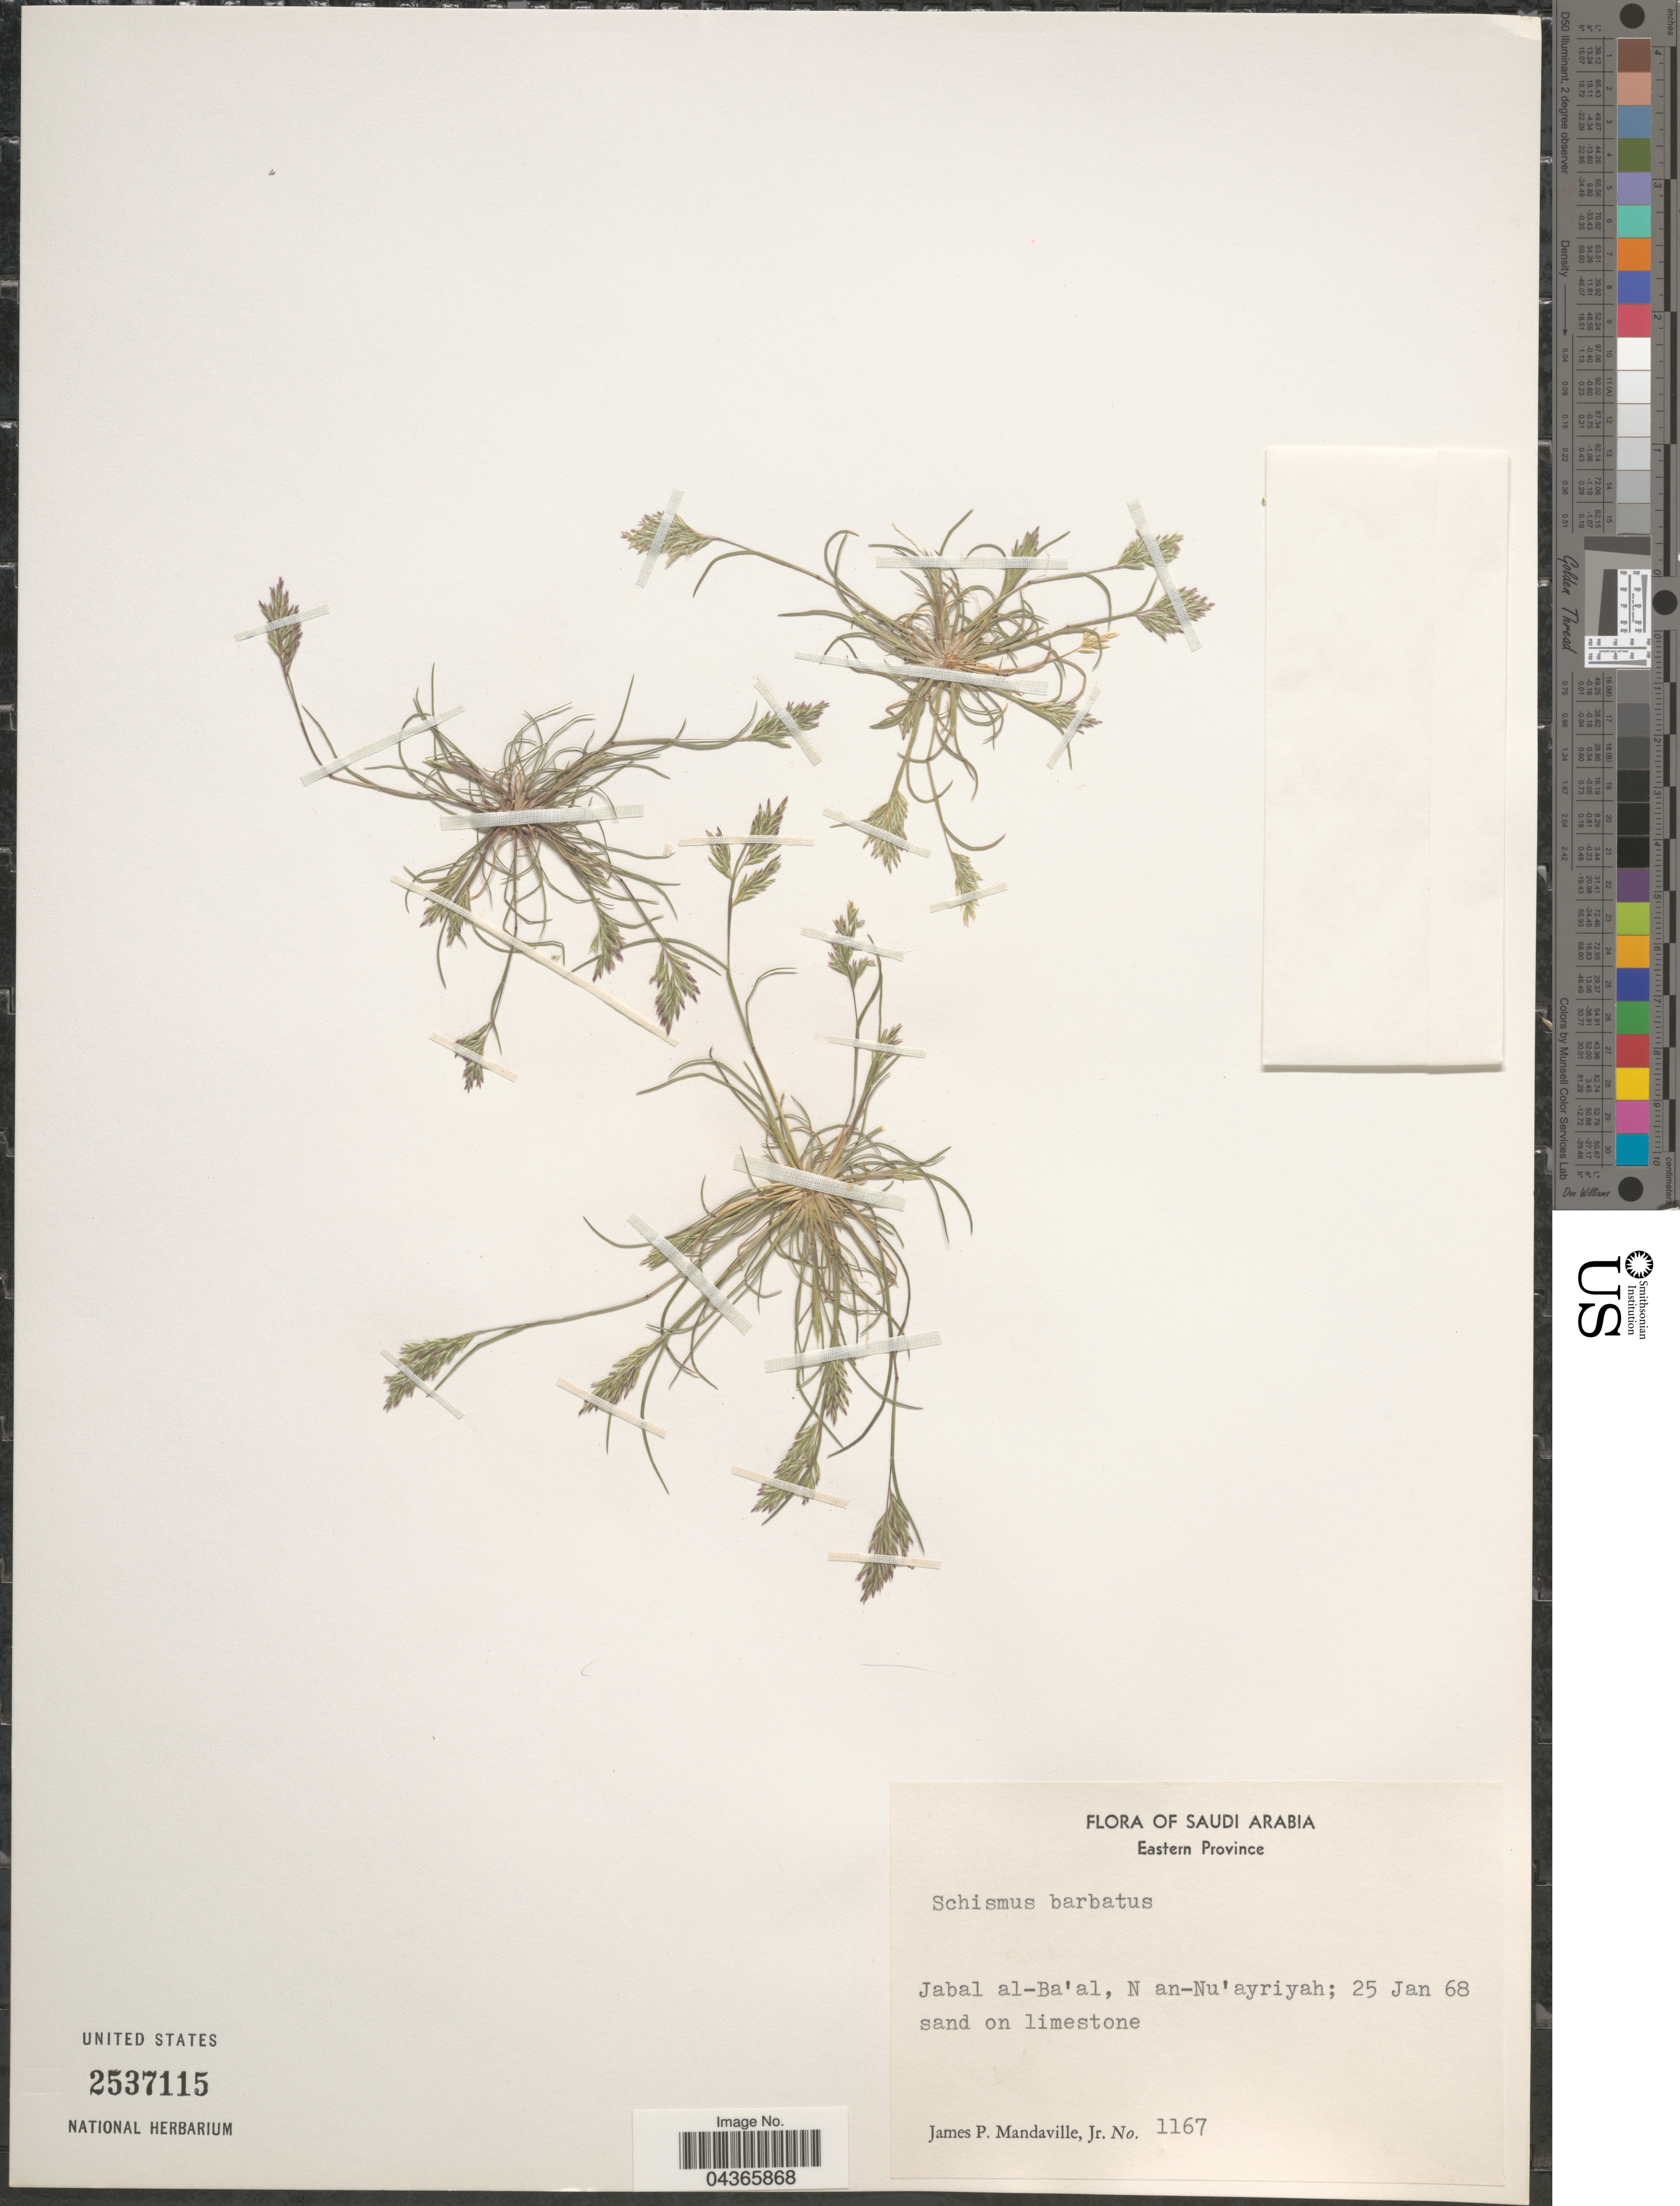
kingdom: Plantae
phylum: Tracheophyta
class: Liliopsida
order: Poales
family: Poaceae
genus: Schismus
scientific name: Schismus barbatus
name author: (L.) Thell.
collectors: J. Mandaville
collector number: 1167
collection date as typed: Transcribed d/m/y: 25/1/68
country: Saudi Arabia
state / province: Ash Sharqiyah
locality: Eastern Province. Jabal al-Ba'al, n an-nu'ayriyah.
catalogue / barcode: US 2537115